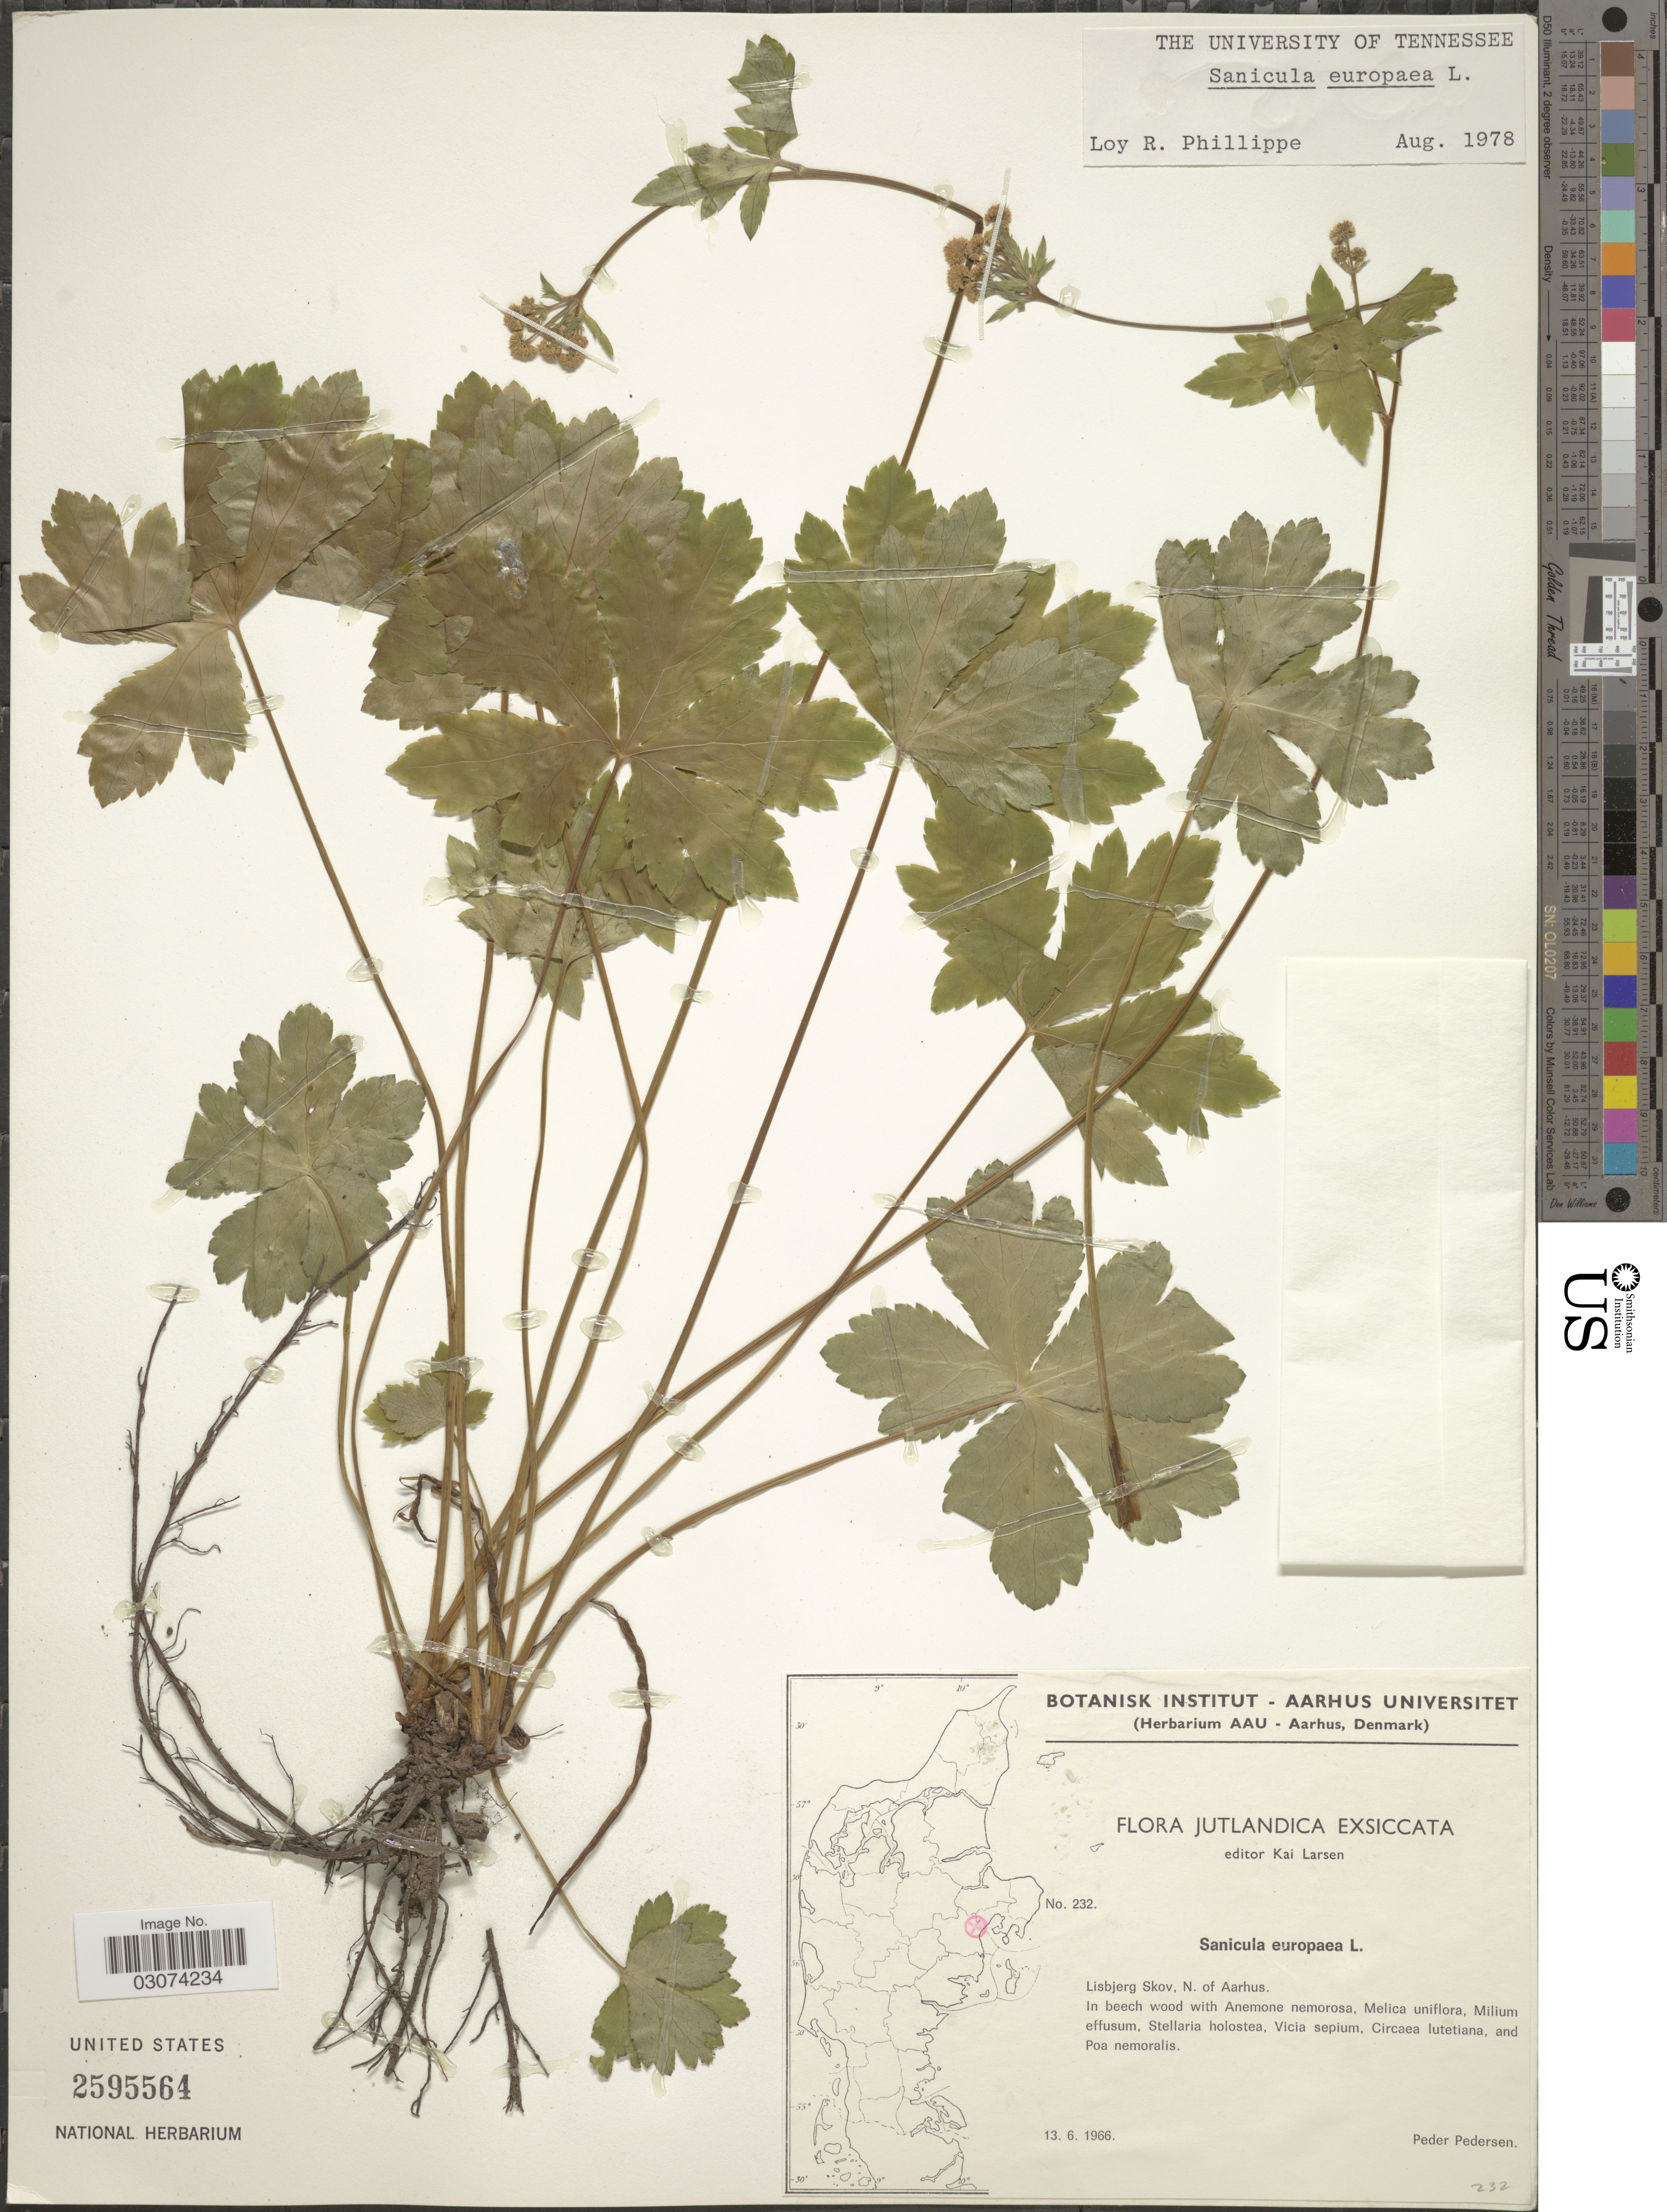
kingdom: Plantae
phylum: Tracheophyta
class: Magnoliopsida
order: Apiales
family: Apiaceae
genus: Sanicula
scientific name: Sanicula europaea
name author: L.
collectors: P. Pedersen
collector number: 232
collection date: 1966-06-13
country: Denmark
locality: Lisbjerg Skov, N. of Aarhus.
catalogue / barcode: US 595564